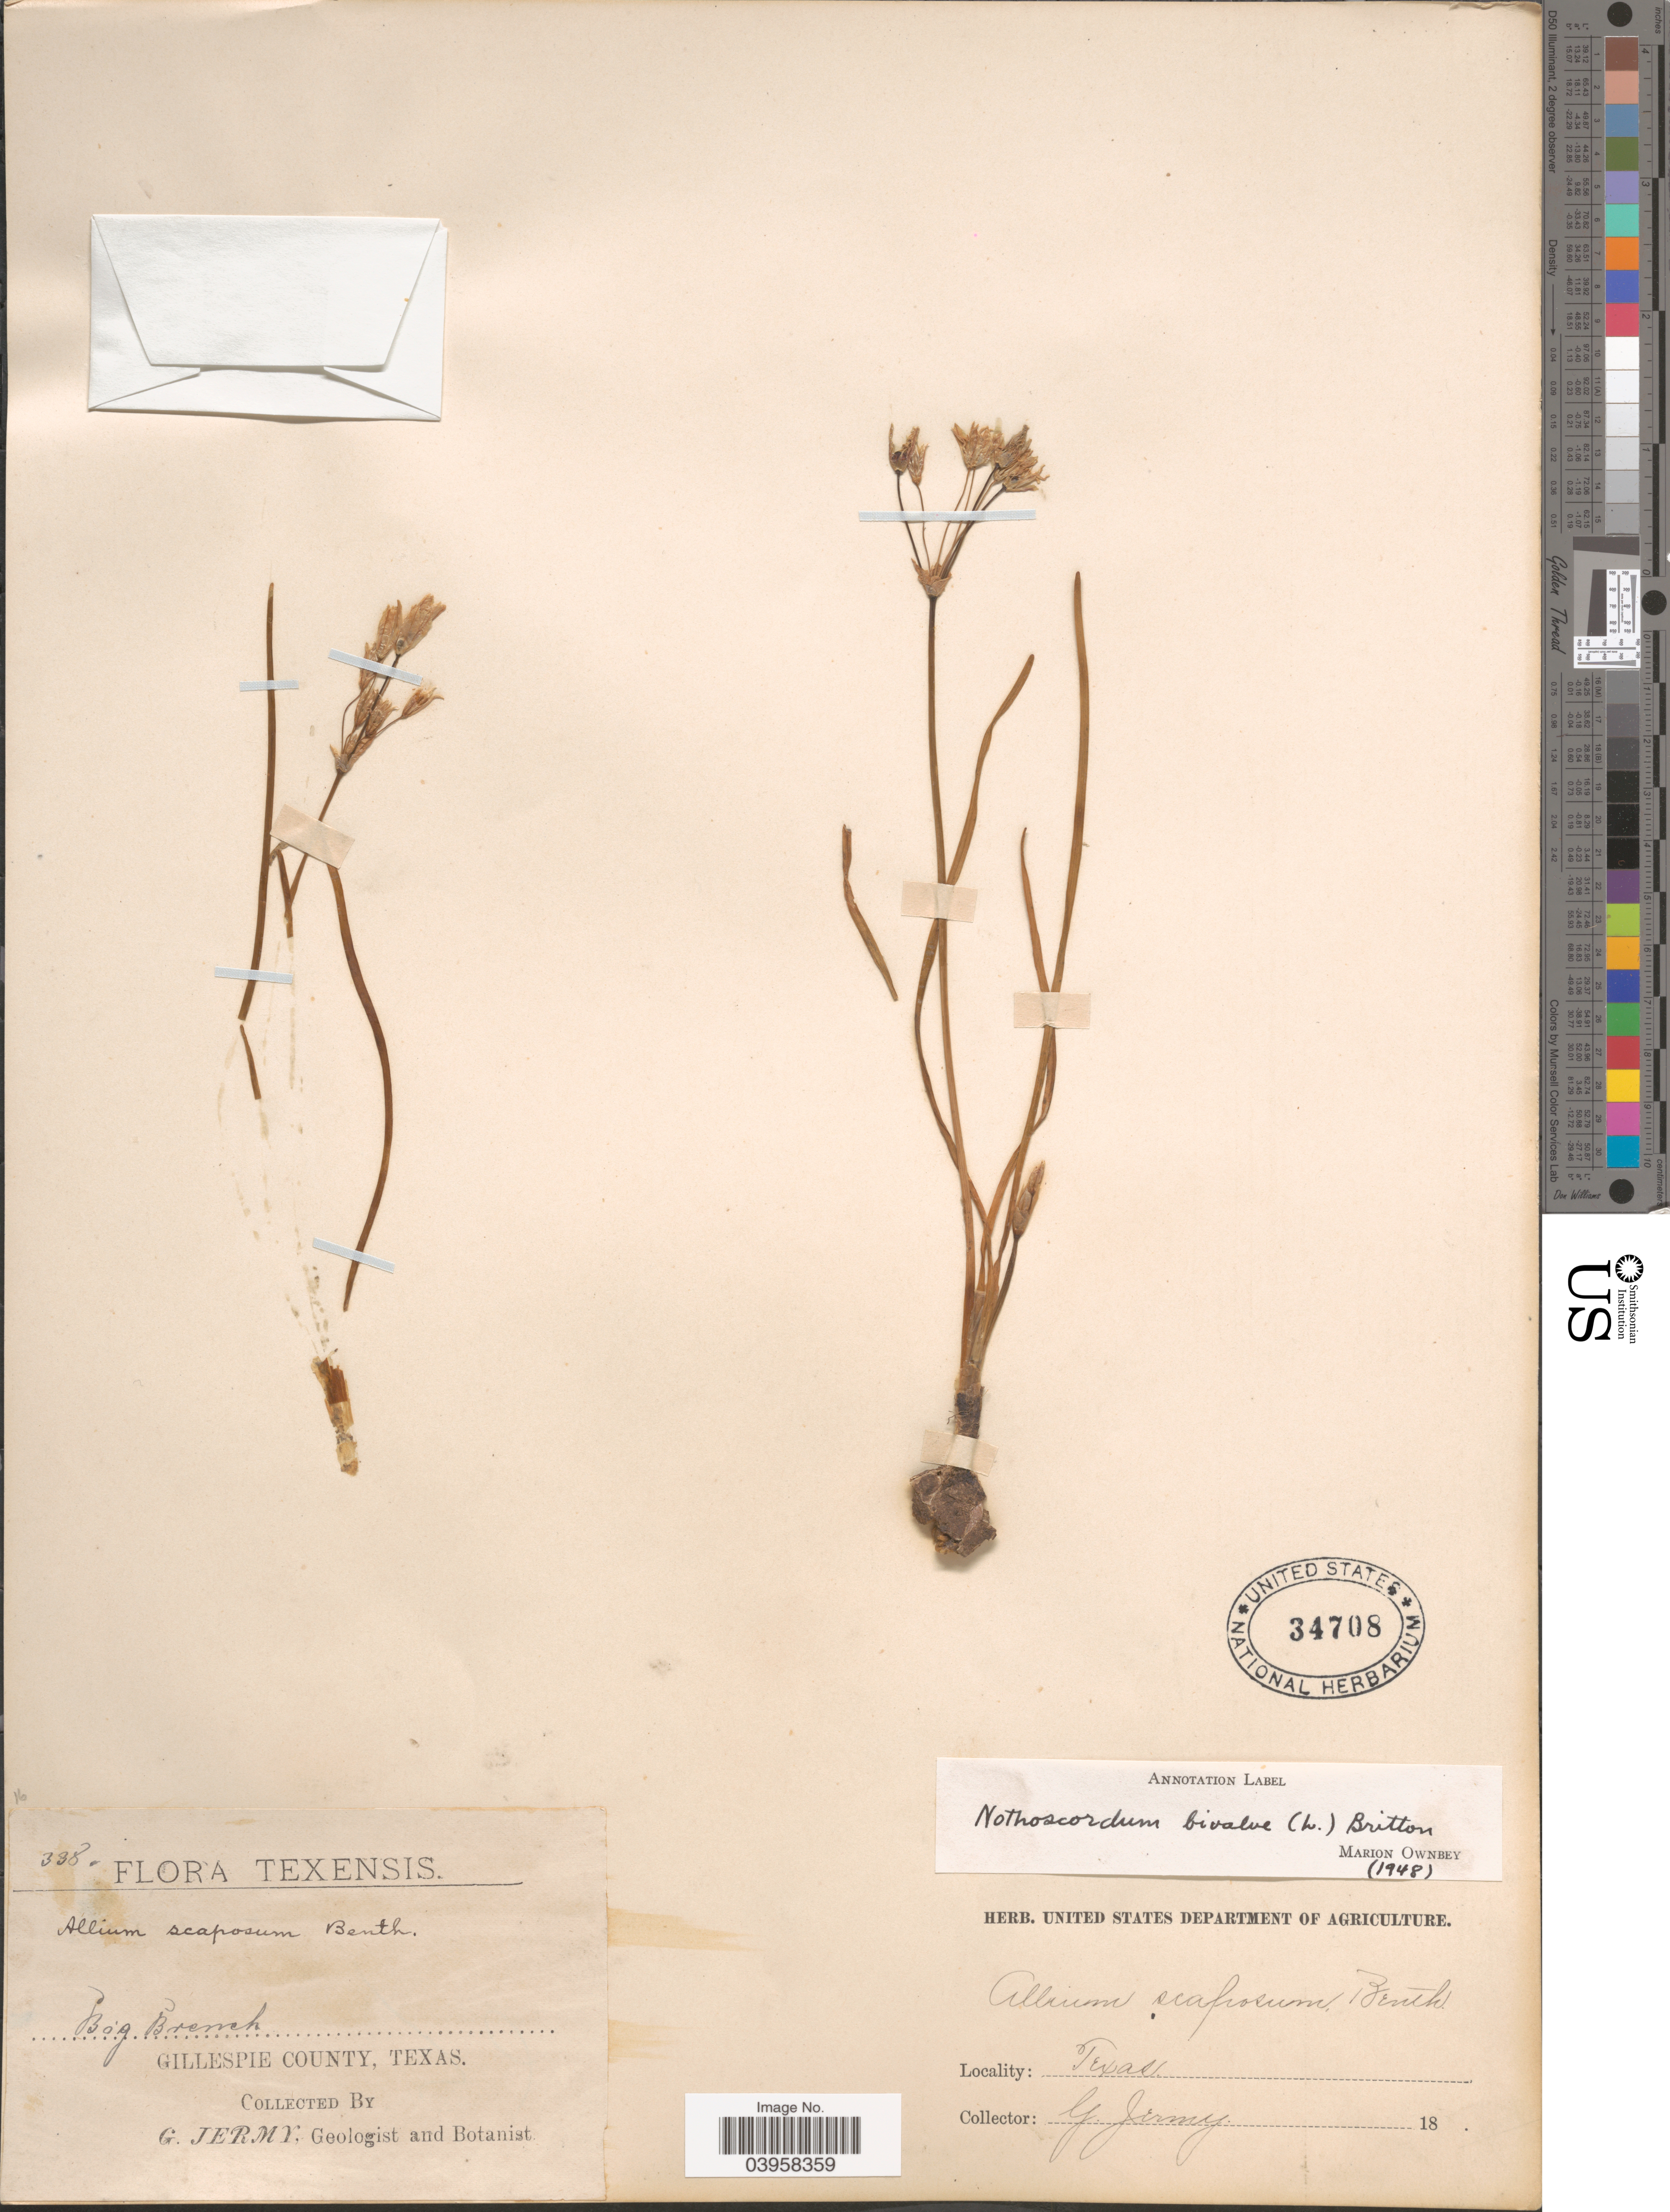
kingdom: Plantae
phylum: Tracheophyta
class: Liliopsida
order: Asparagales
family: Amaryllidaceae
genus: Nothoscordum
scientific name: Nothoscordum bivalve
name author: (L.) Britton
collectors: G. Jermy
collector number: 338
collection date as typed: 18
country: United States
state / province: Texas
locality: Bog Brench. Gillespie County.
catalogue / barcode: US 34708